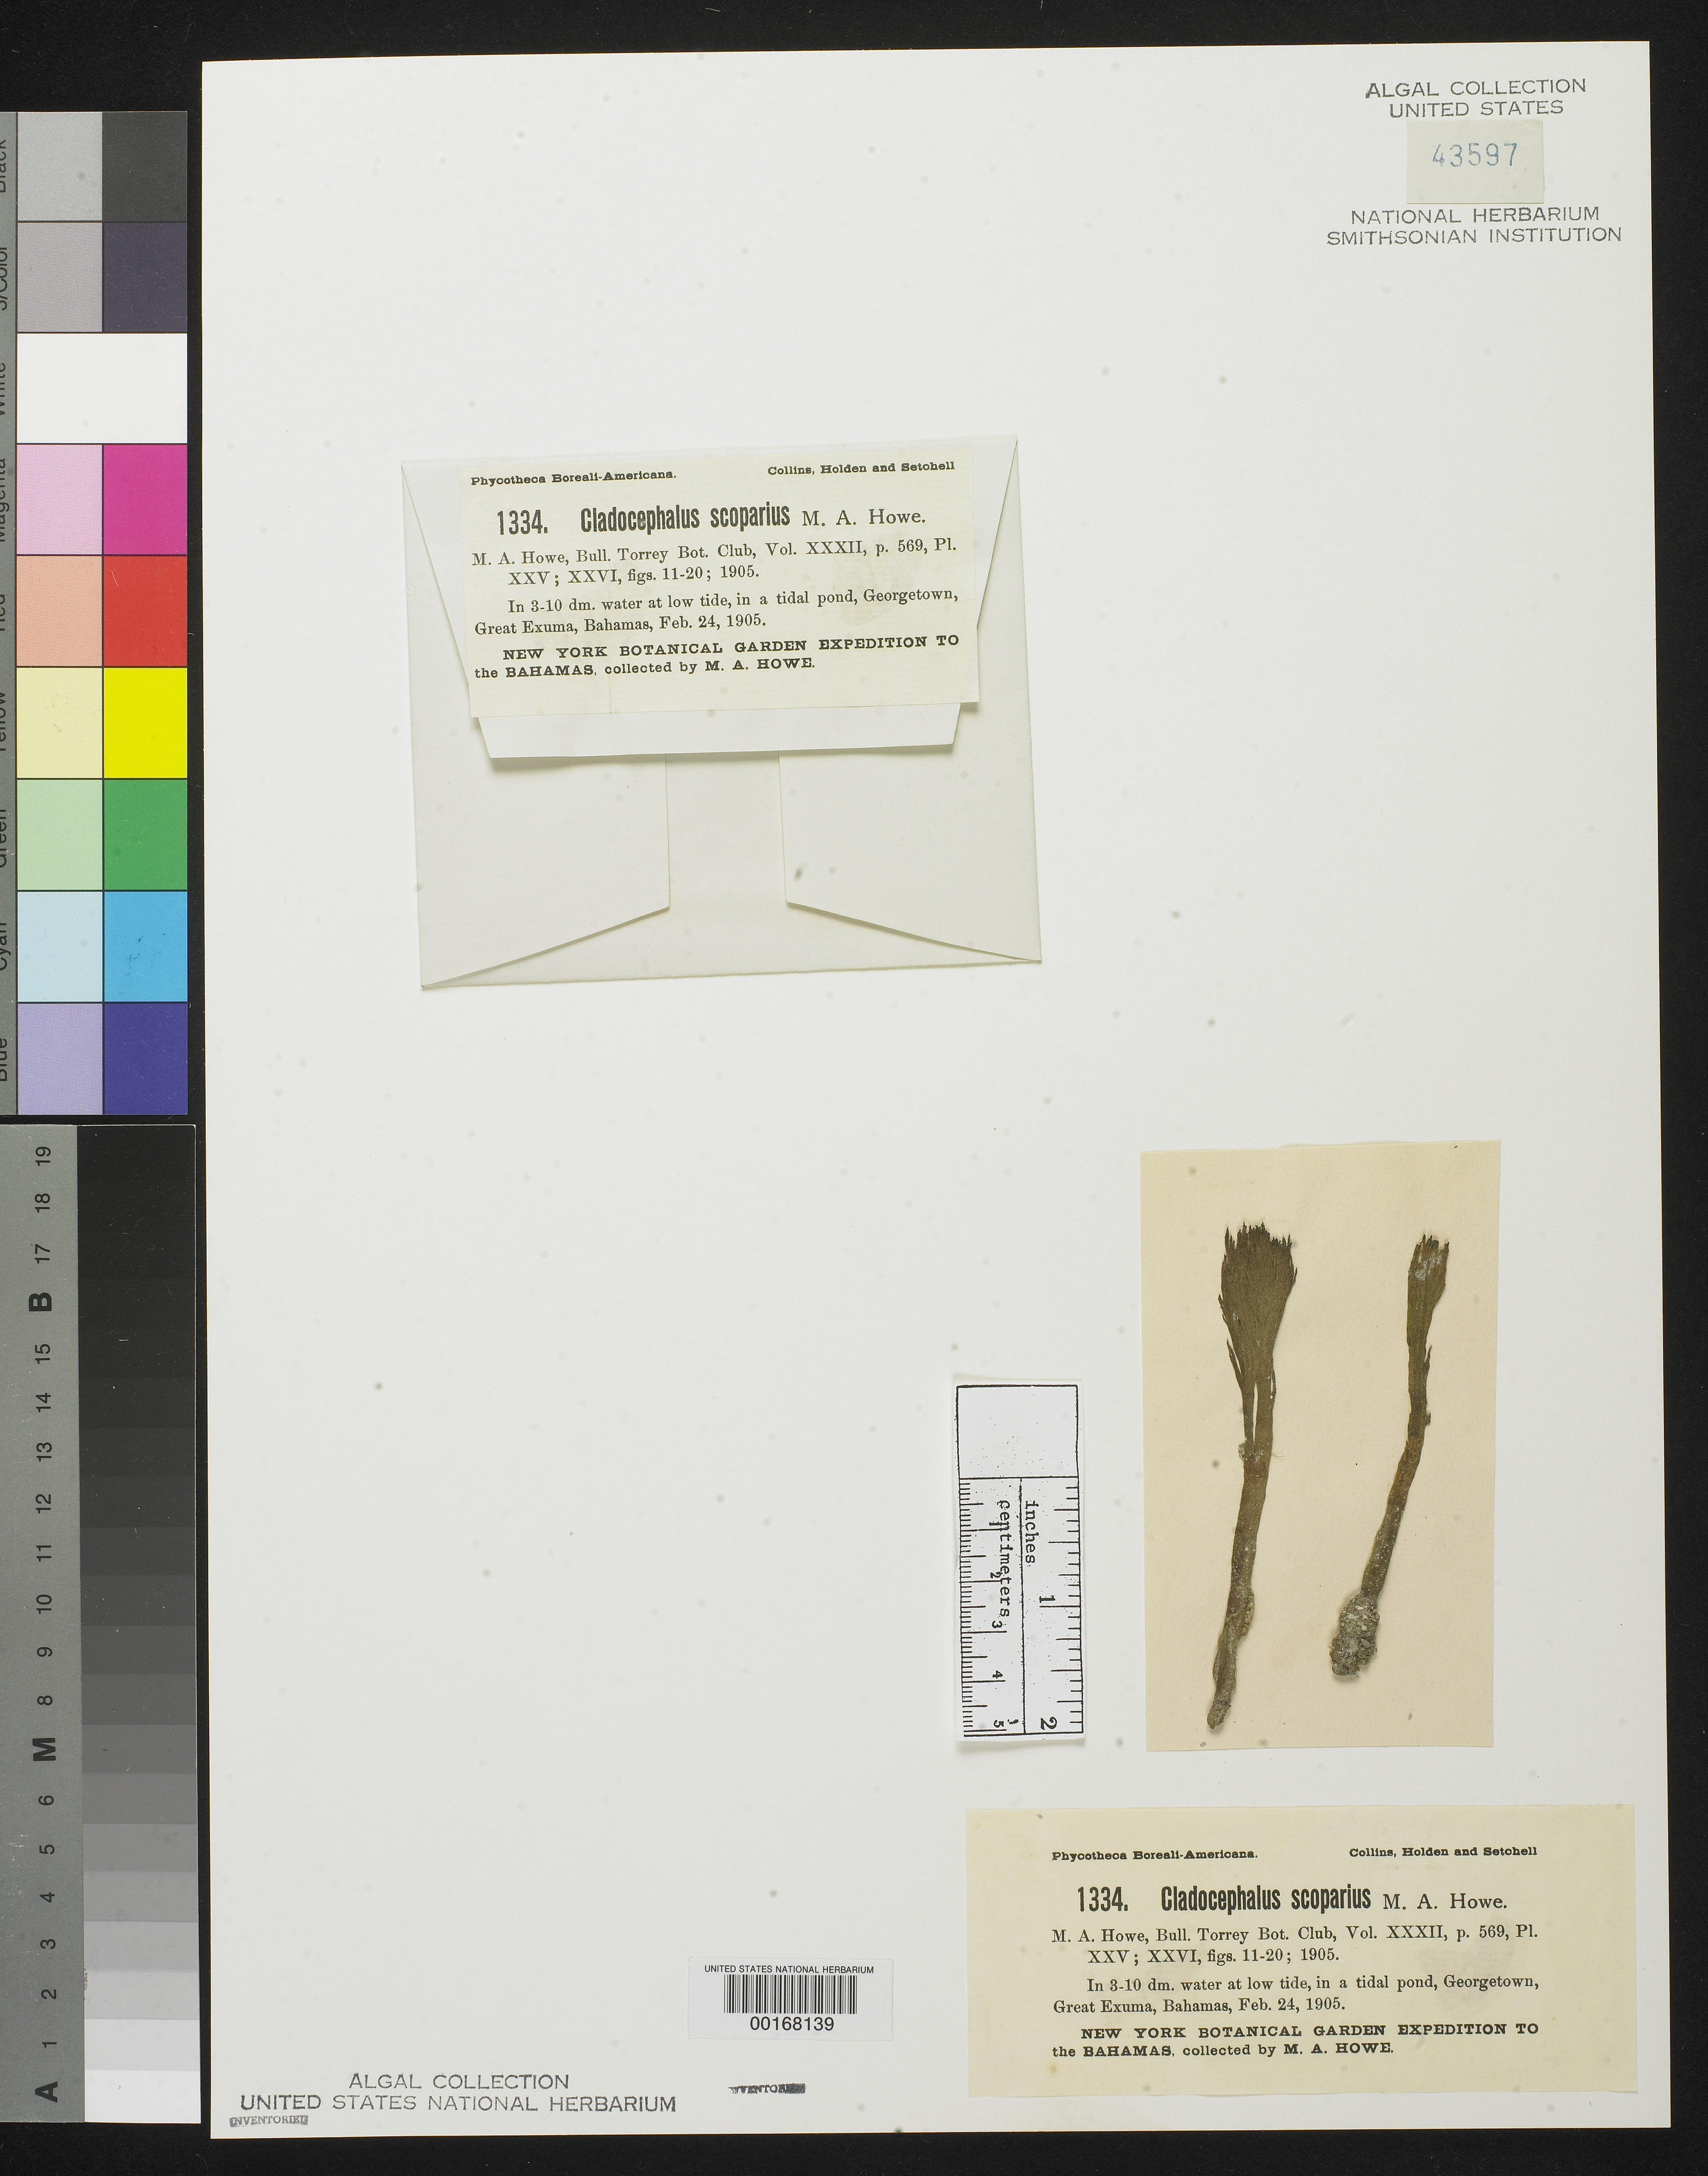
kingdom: Plantae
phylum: Chlorophyta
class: Ulvophyceae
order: Bryopsidales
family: Dichotomosiphonaceae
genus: Cladocephalus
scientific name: Cladocephalus scoparius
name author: M. Howe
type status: Isotype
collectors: M. A. Howe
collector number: PB-A 1334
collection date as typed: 24 Feb 1905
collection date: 1905-02-24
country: Bahamas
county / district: Exuma District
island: Great Exuma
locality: Georgetown.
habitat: In tidal pond.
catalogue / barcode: US 43597